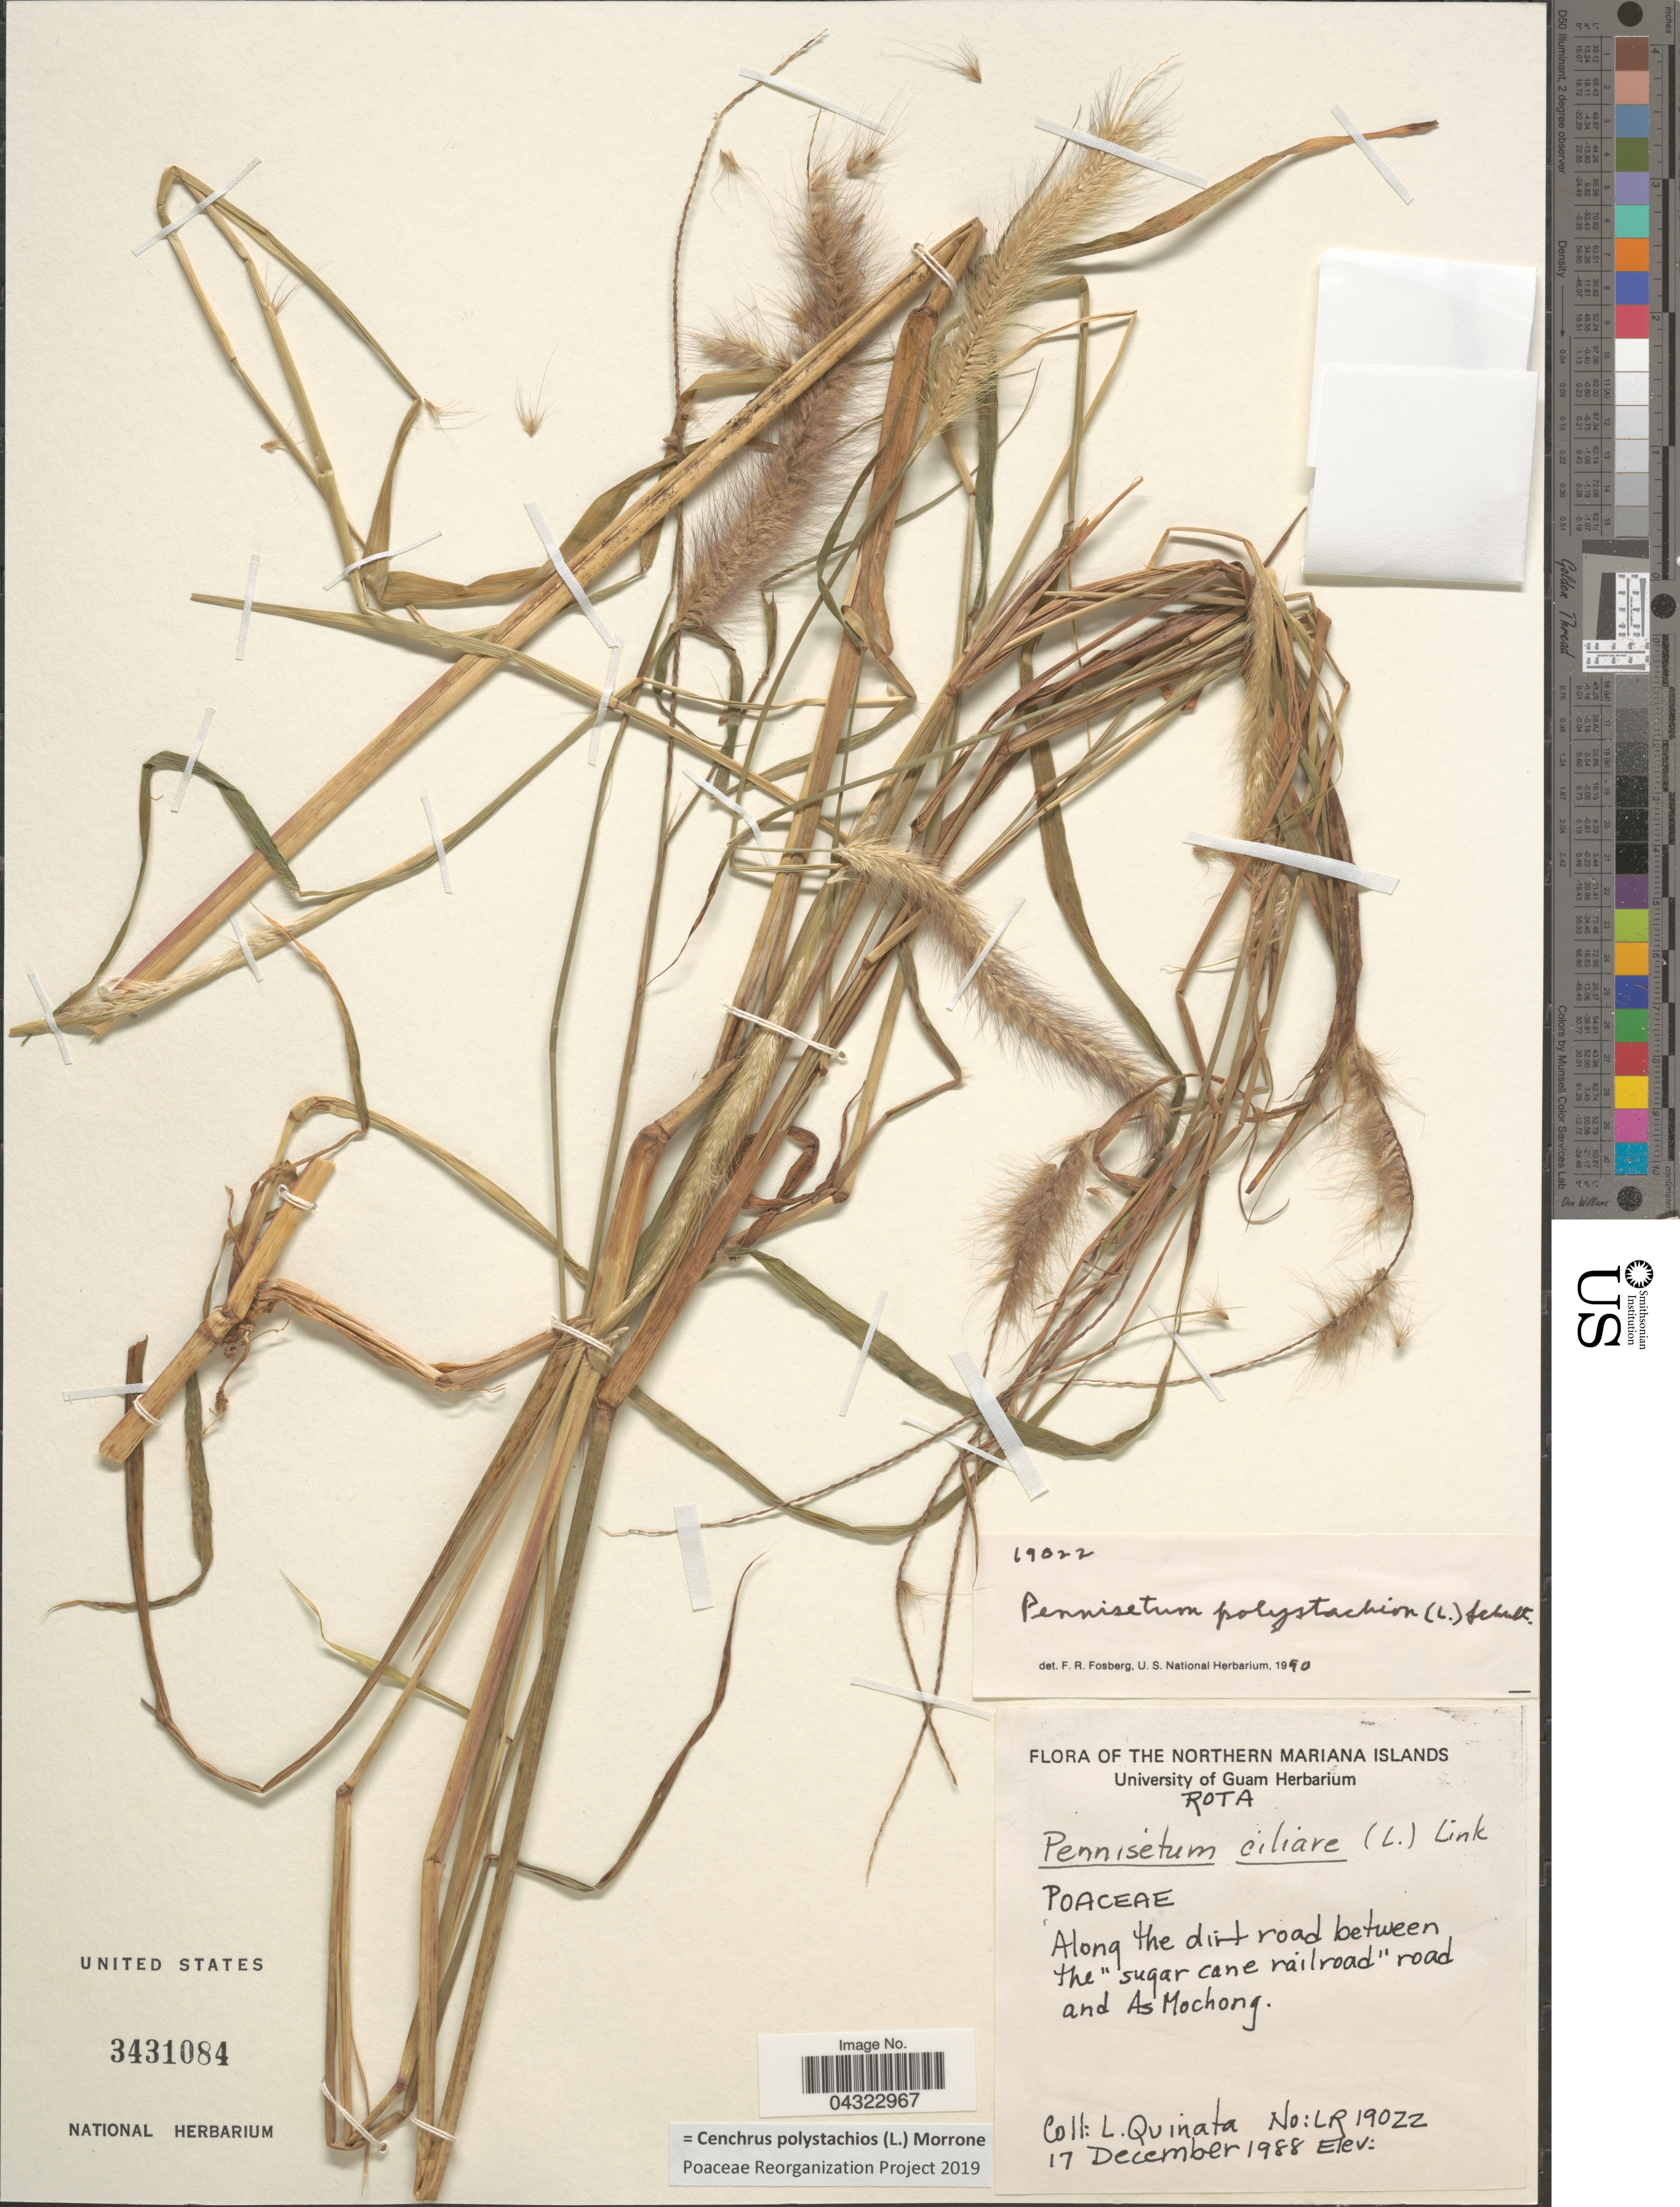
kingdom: Plantae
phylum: Tracheophyta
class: Liliopsida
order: Poales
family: Poaceae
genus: Cenchrus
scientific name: Cenchrus polystachios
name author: (L.) Morrone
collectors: L. Quinata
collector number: LR19022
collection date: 1988-12-17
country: Northern Mariana Islands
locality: The Northern Mariana Islands. Rota. Along the dirt road between the "sugar cane railroad" road and As Mochong.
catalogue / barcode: US 3431084